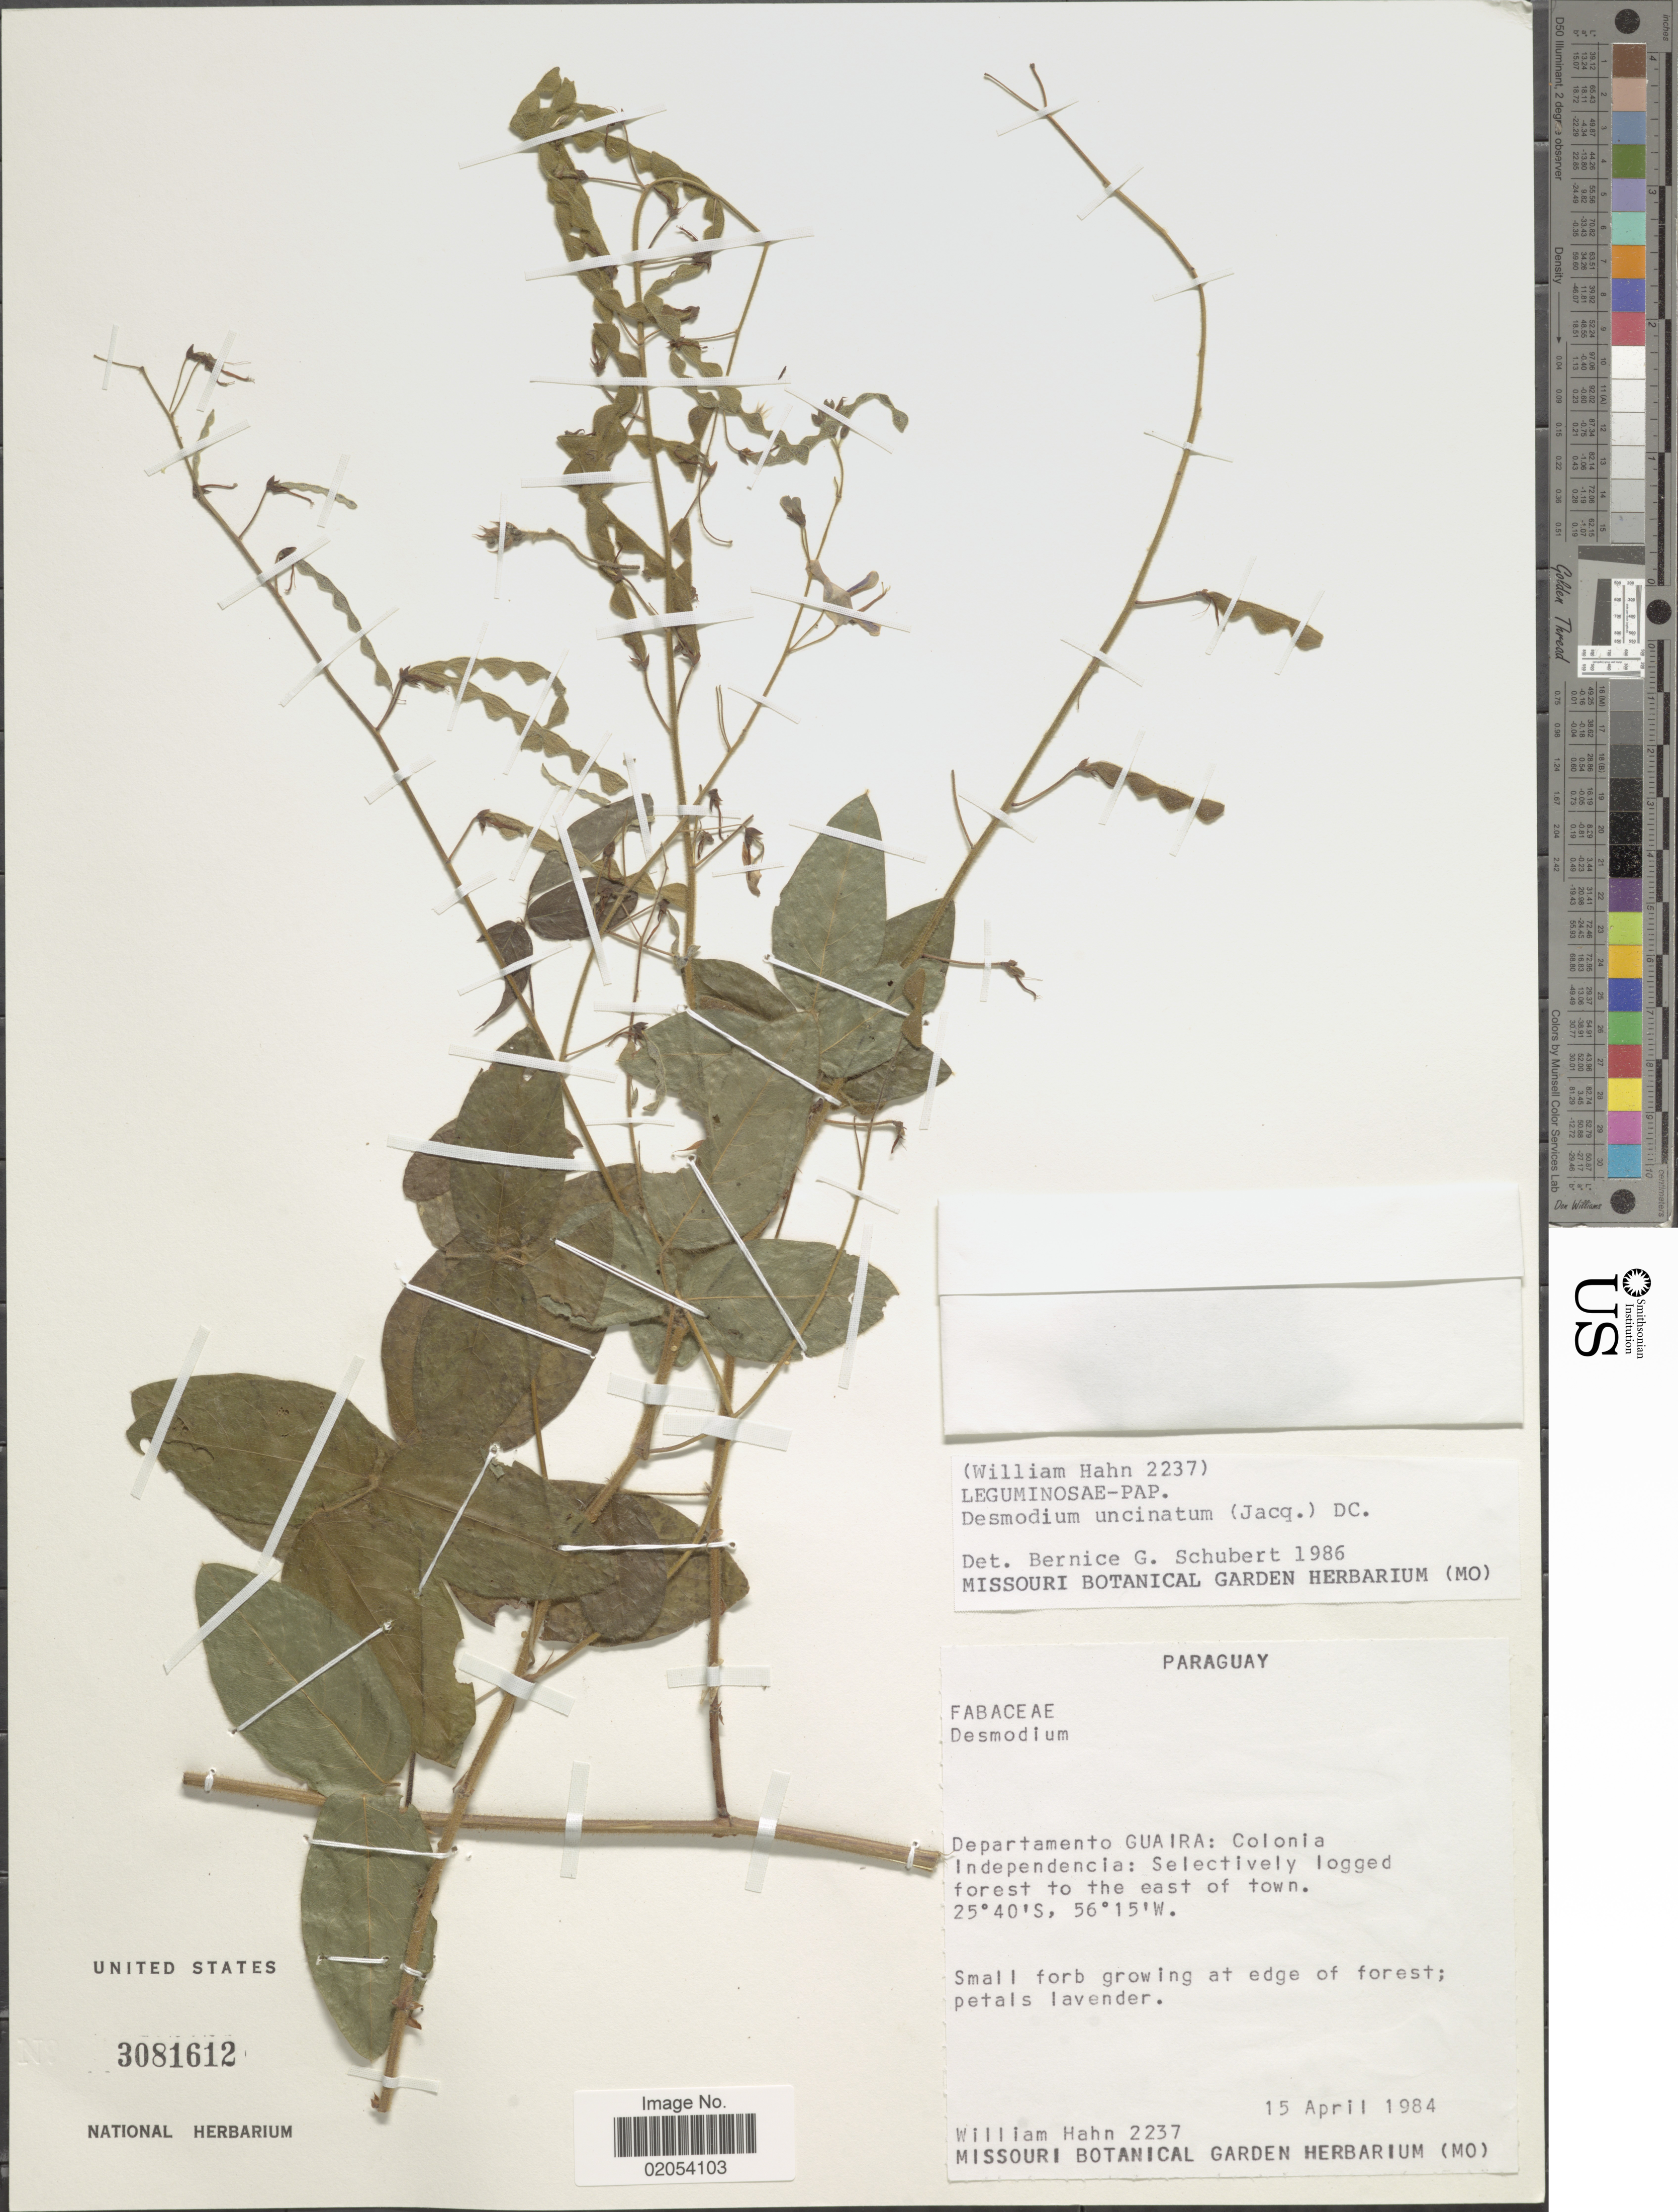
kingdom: Plantae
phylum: Tracheophyta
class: Magnoliopsida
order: Fabales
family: Fabaceae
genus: Desmodium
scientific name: Desmodium uncinatum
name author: (Jacq.) DC.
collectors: W. J. Hahn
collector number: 2237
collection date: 1984-04-15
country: Paraguay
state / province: Guaira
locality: Colonia Idependencia: Selectively logged forest to the east of town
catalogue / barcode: US 3081612